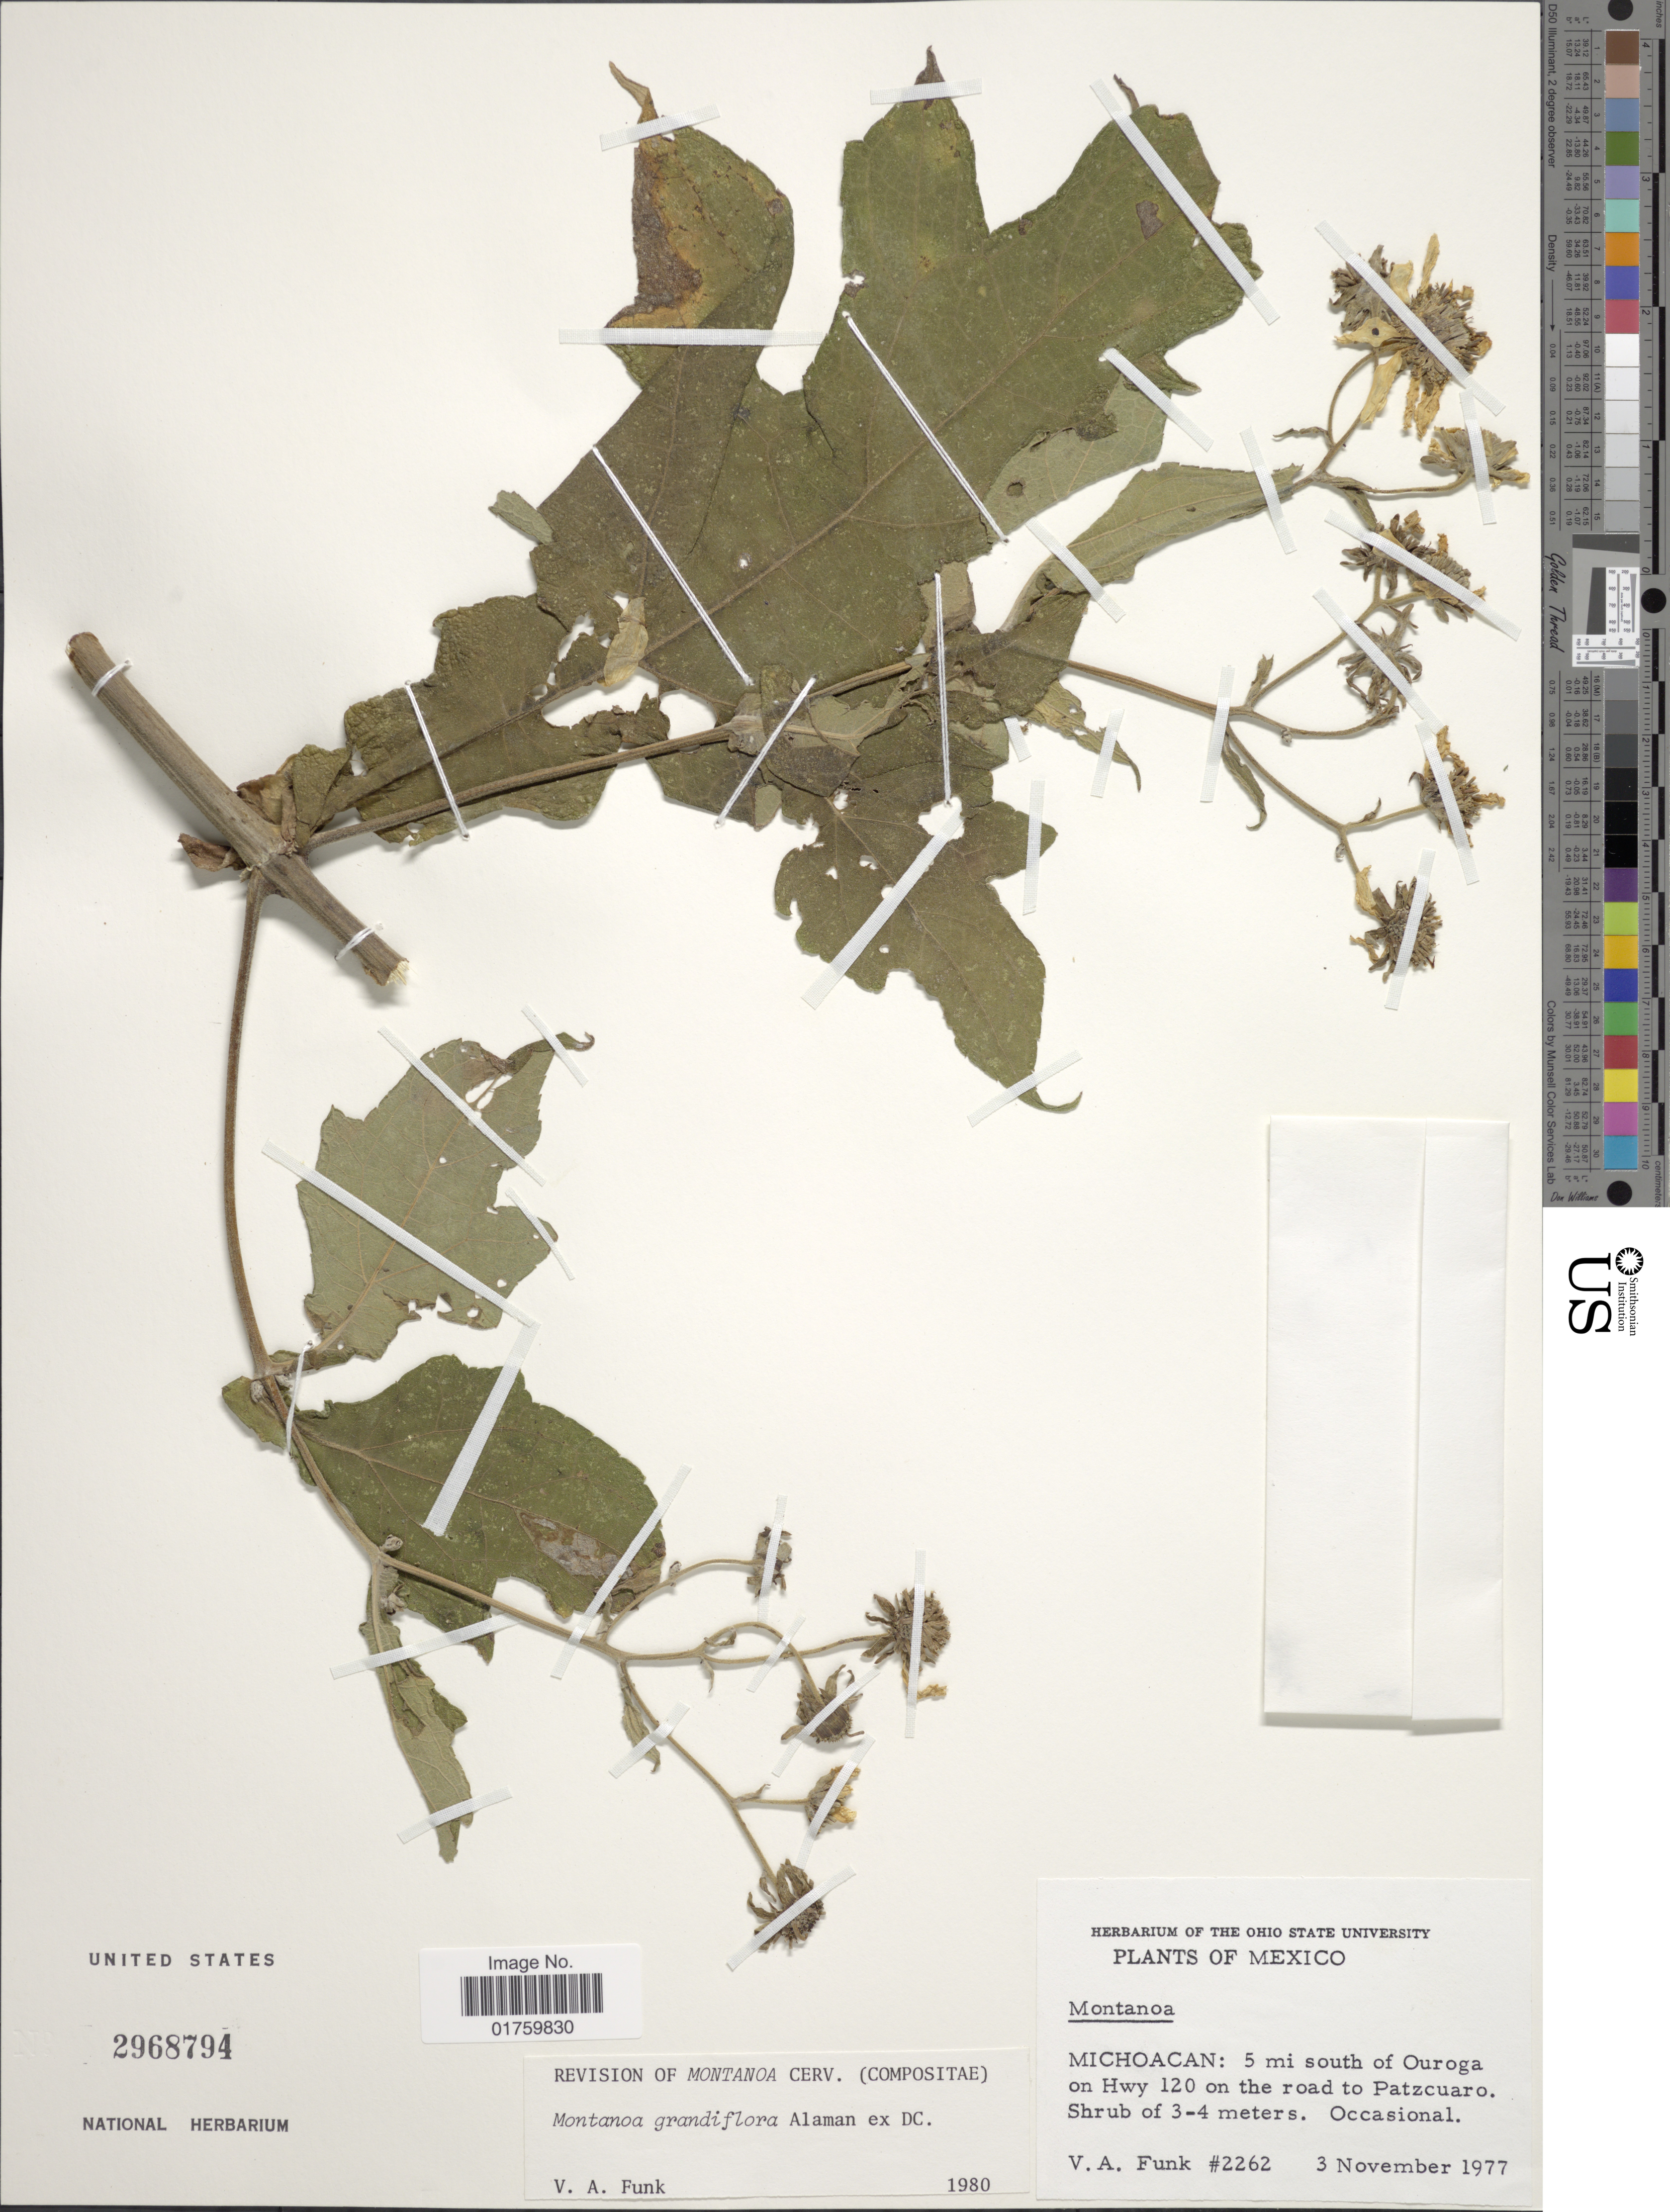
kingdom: Plantae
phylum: Tracheophyta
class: Magnoliopsida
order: Asterales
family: Asteraceae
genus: Montanoa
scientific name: Montanoa grandiflora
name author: Alaman ex DC.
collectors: V. Funk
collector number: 2262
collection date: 1977-11-03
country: Mexico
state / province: Michoacán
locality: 5 mi south of Ouroga on Hwy 120 on the road to Patzcuaro.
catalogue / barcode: US 2968794